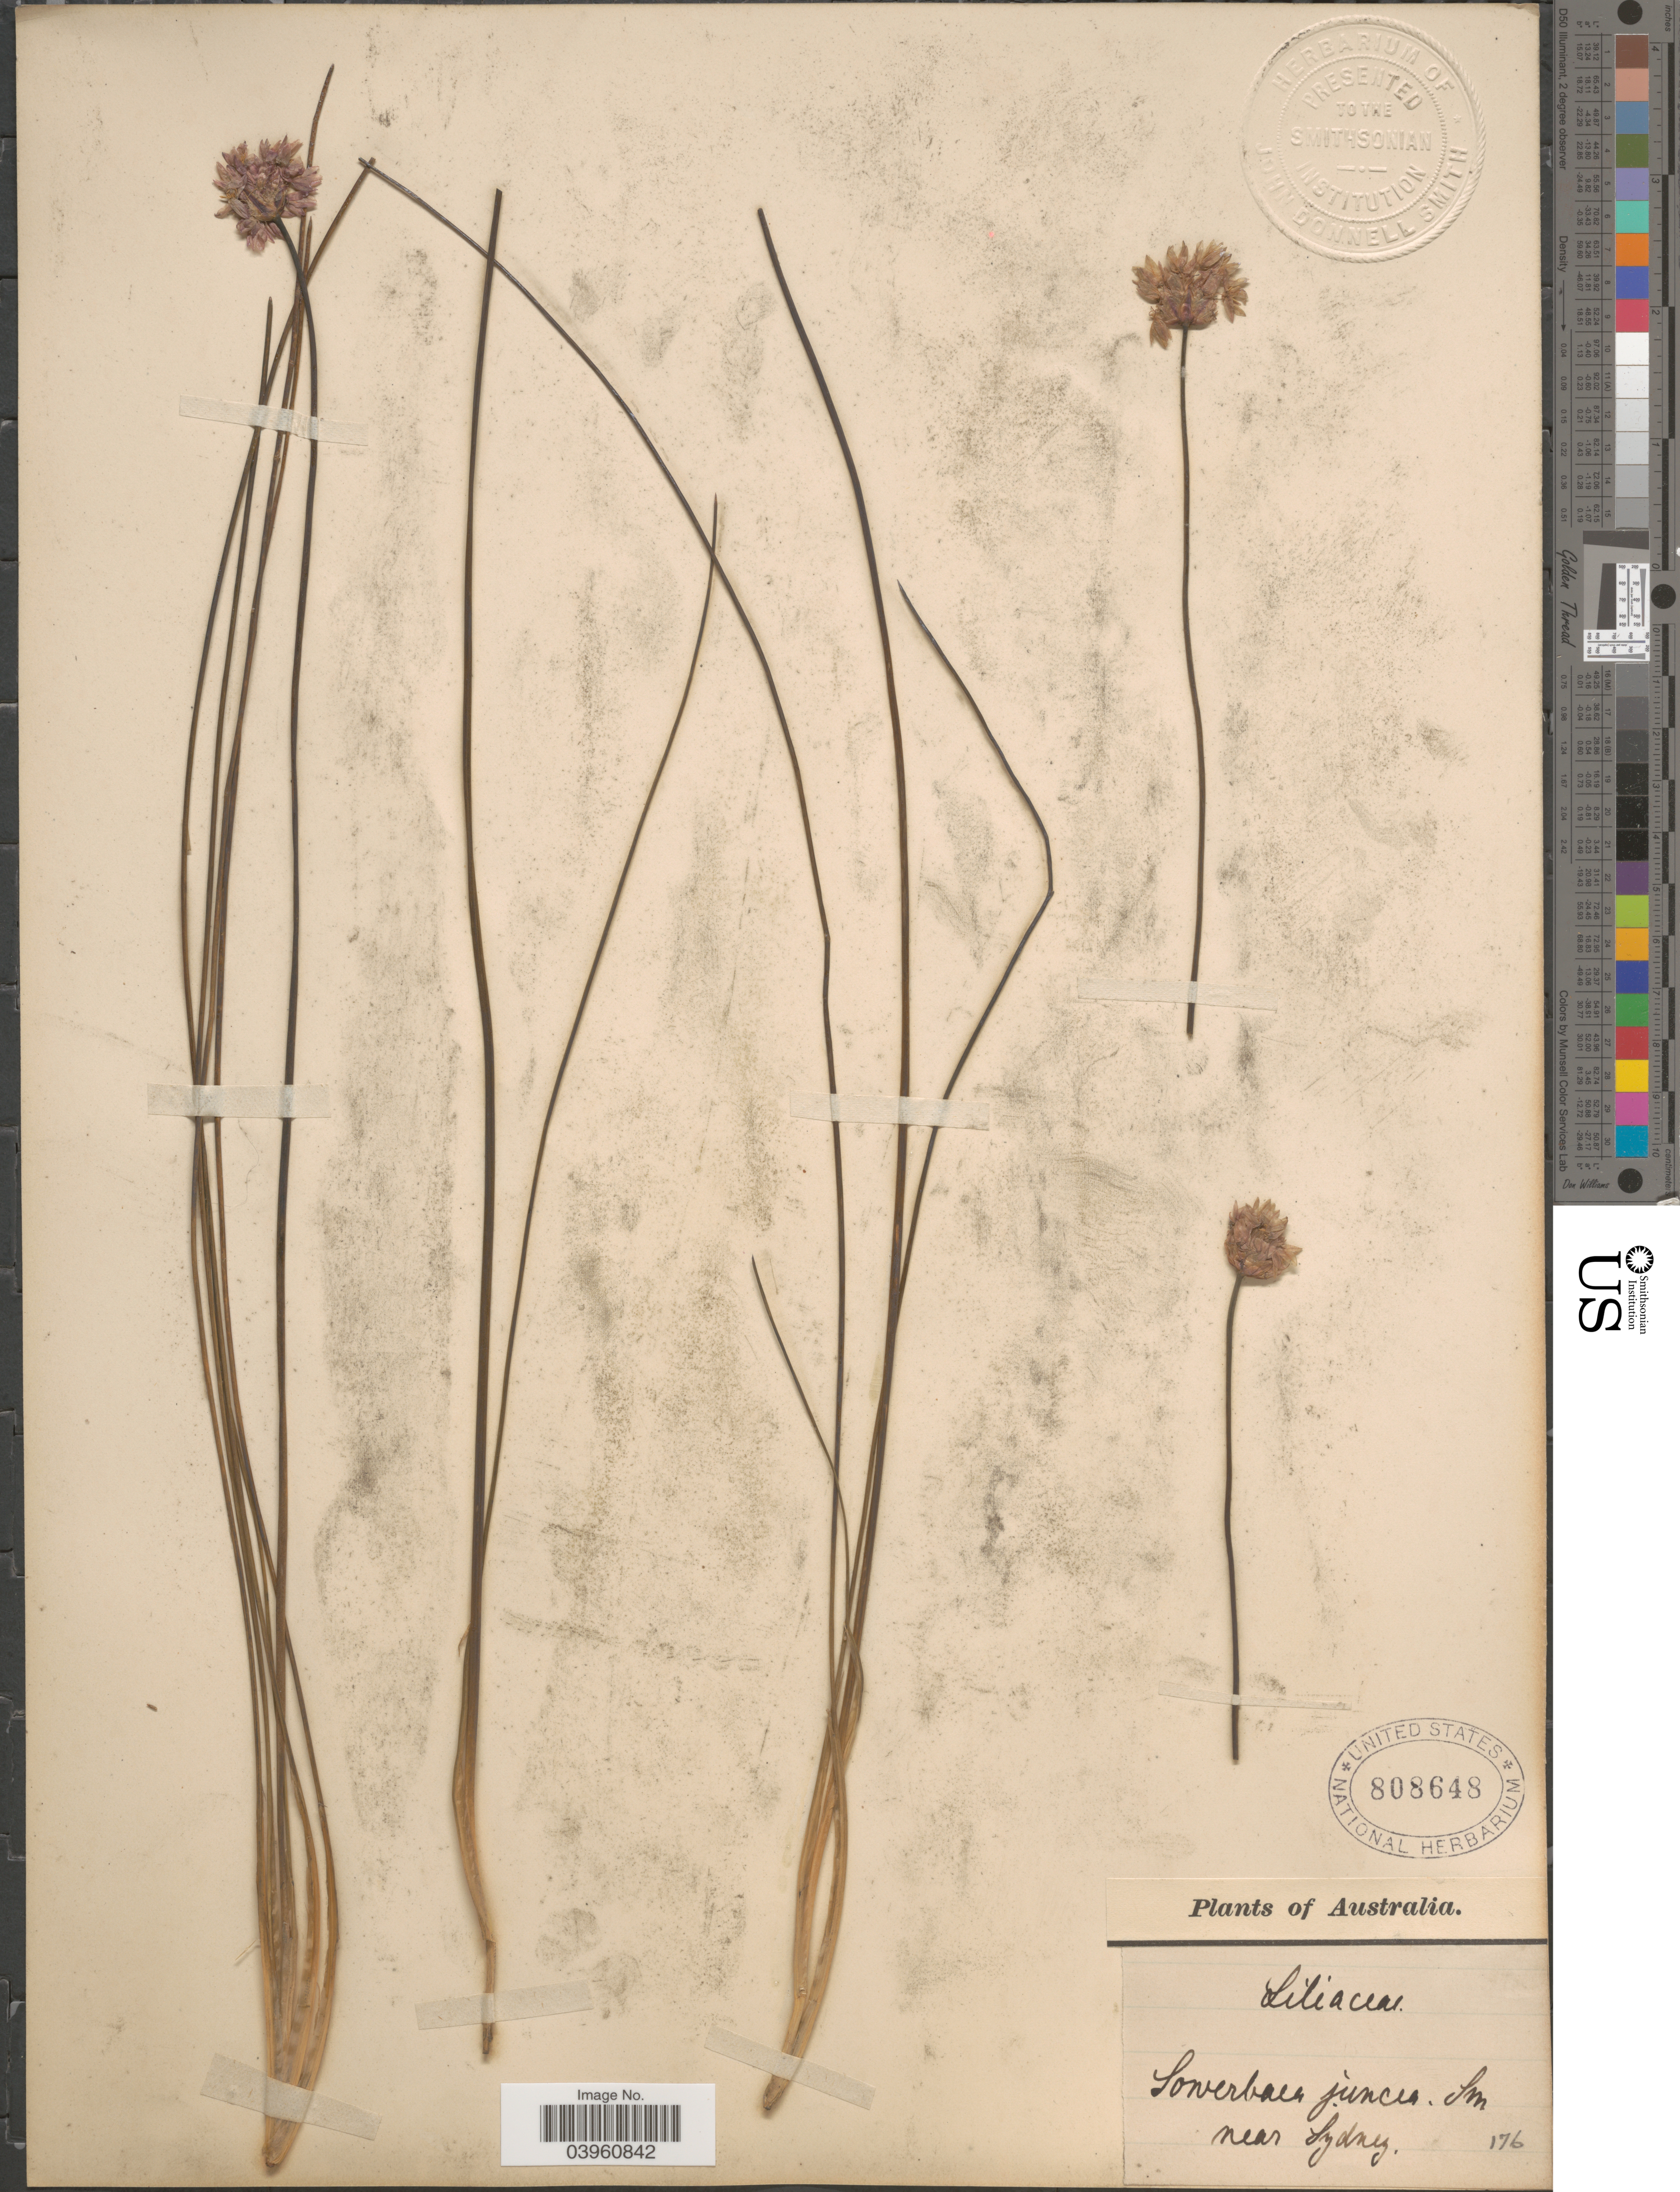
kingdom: Plantae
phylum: Tracheophyta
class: Liliopsida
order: Asparagales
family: Asparagaceae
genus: Sowerbaea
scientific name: Sowerbaea juncea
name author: Andrews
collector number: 176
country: Australia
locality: Botany.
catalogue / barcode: US 808648